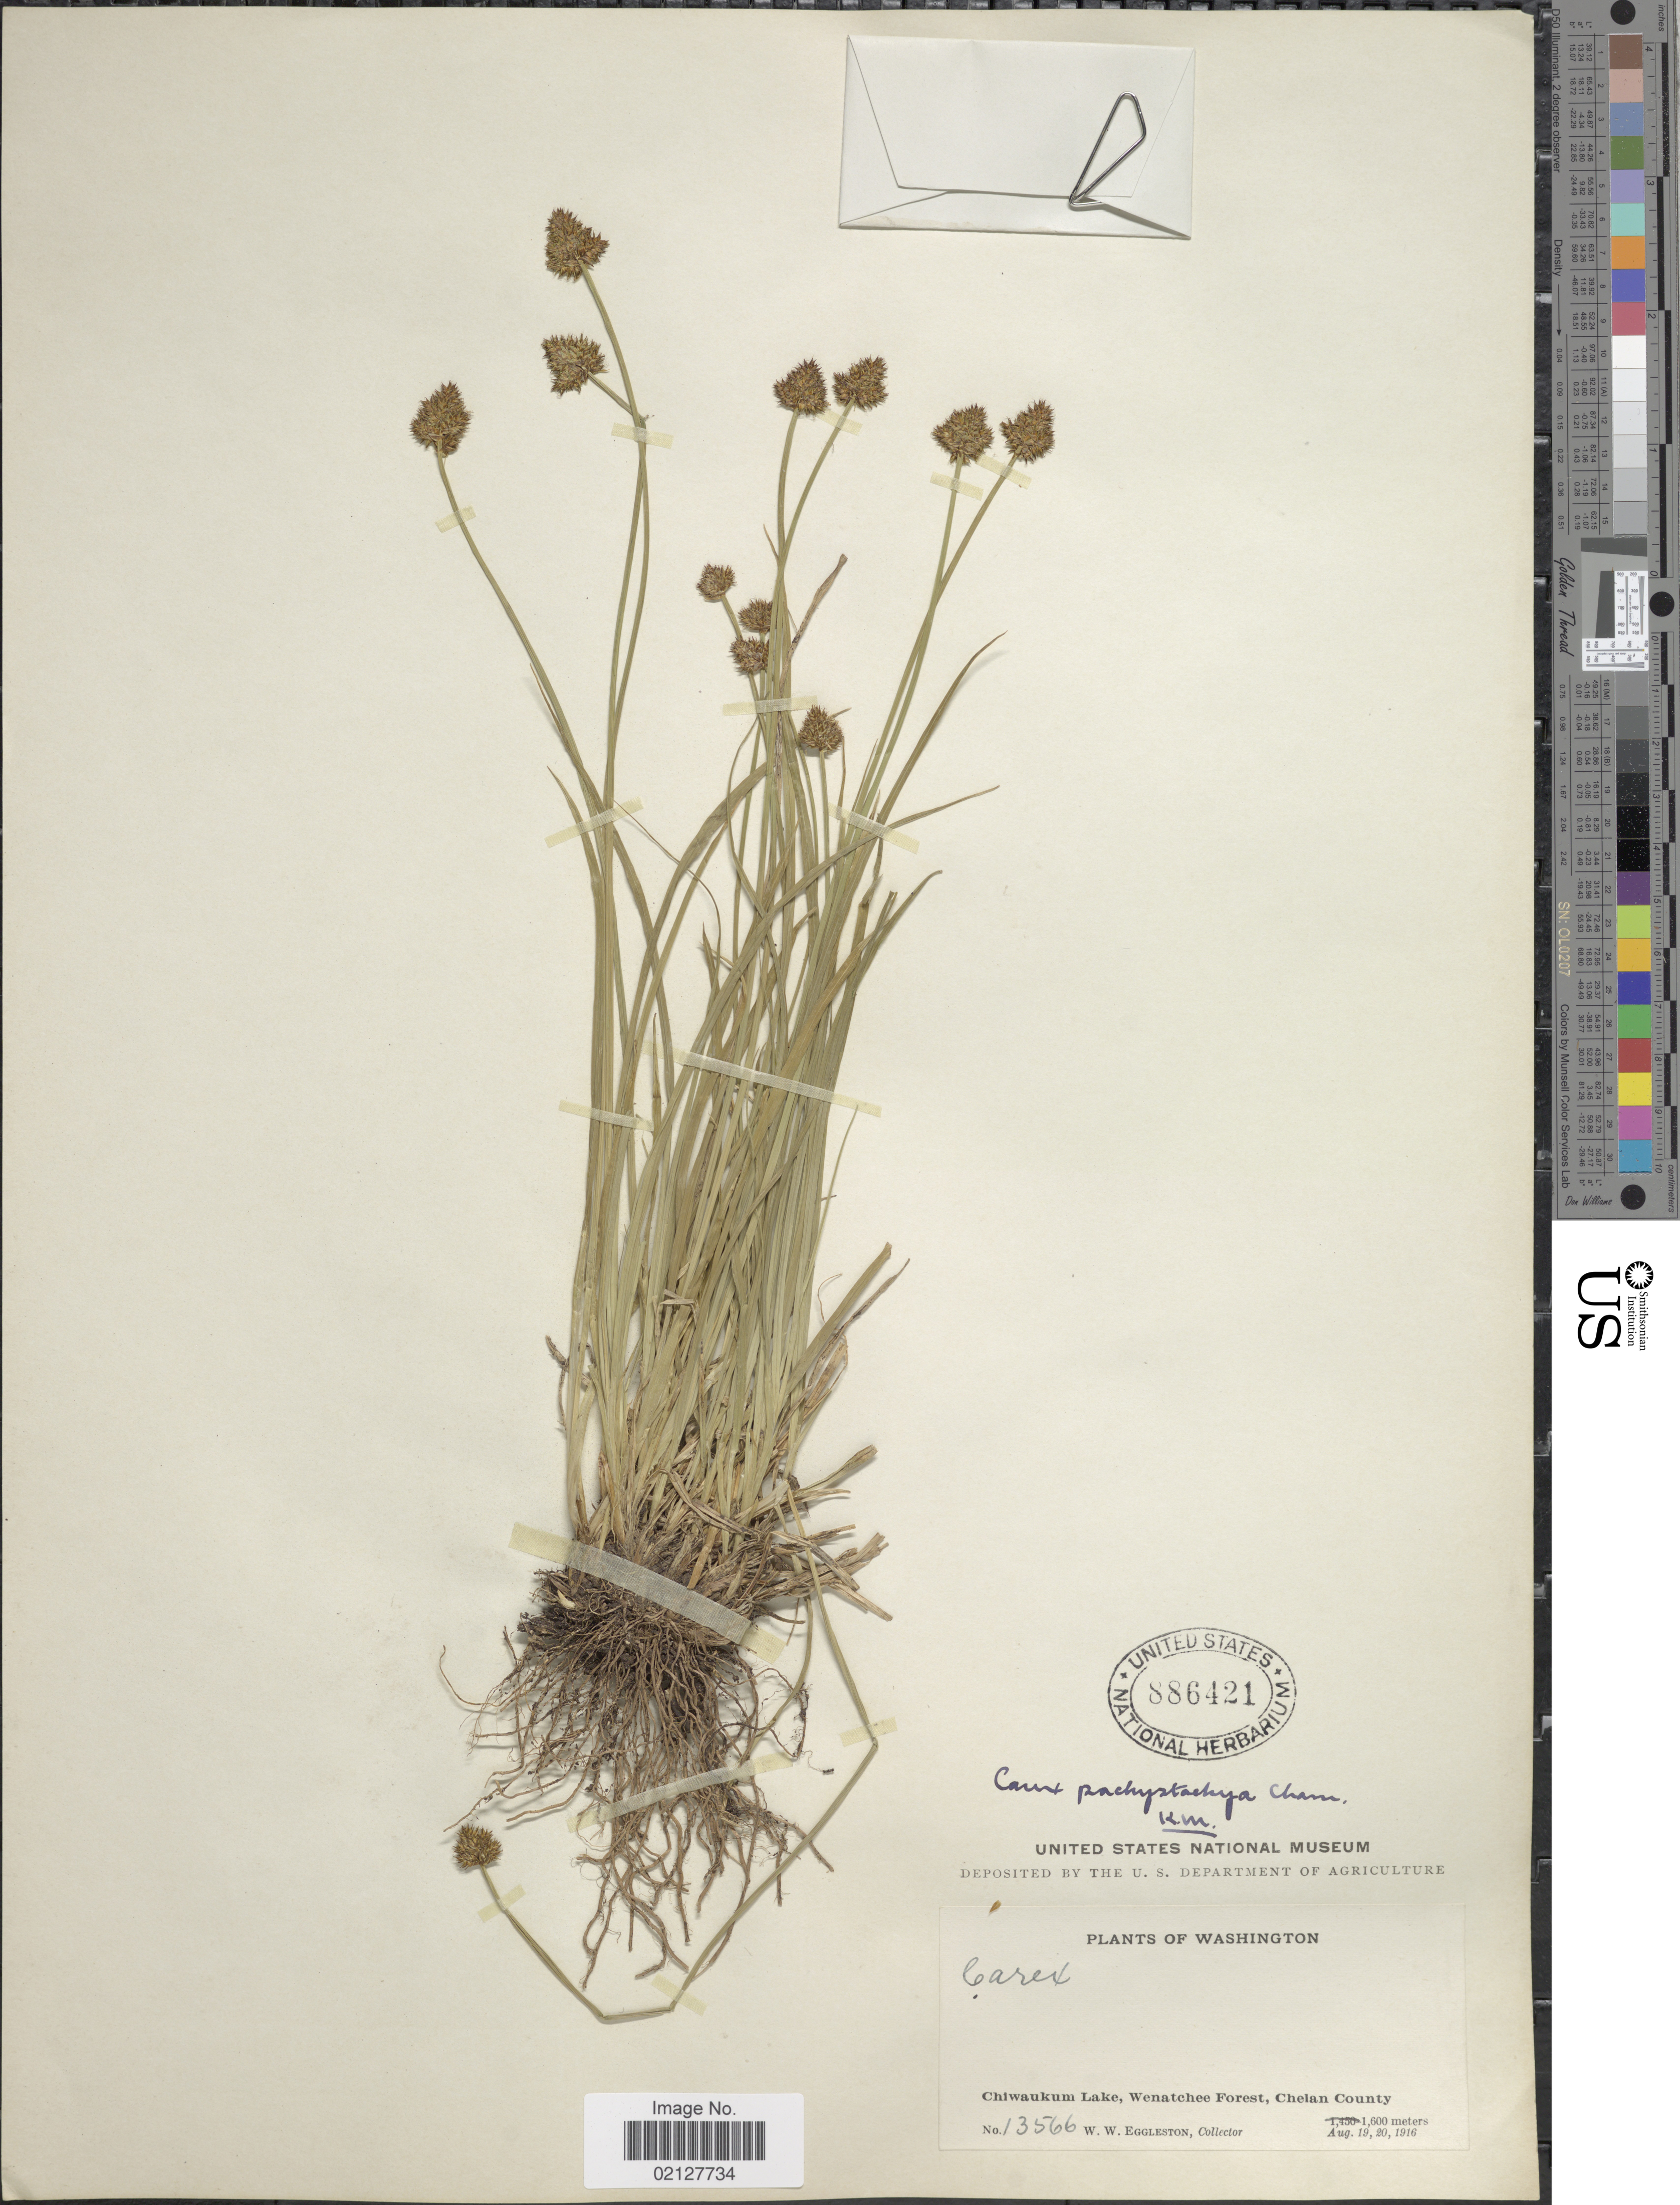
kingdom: Plantae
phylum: Tracheophyta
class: Liliopsida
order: Poales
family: Cyperaceae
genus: Carex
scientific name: Carex pachystachya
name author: Cham. ex Steud.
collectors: W. W. Eggleston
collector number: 13566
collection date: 1916-08-19/1916-08-20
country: United States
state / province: Washington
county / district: Chelan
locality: Chiwaukum Lake, Wenatchee Forest, Chelan County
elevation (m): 1600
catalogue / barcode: US 886421